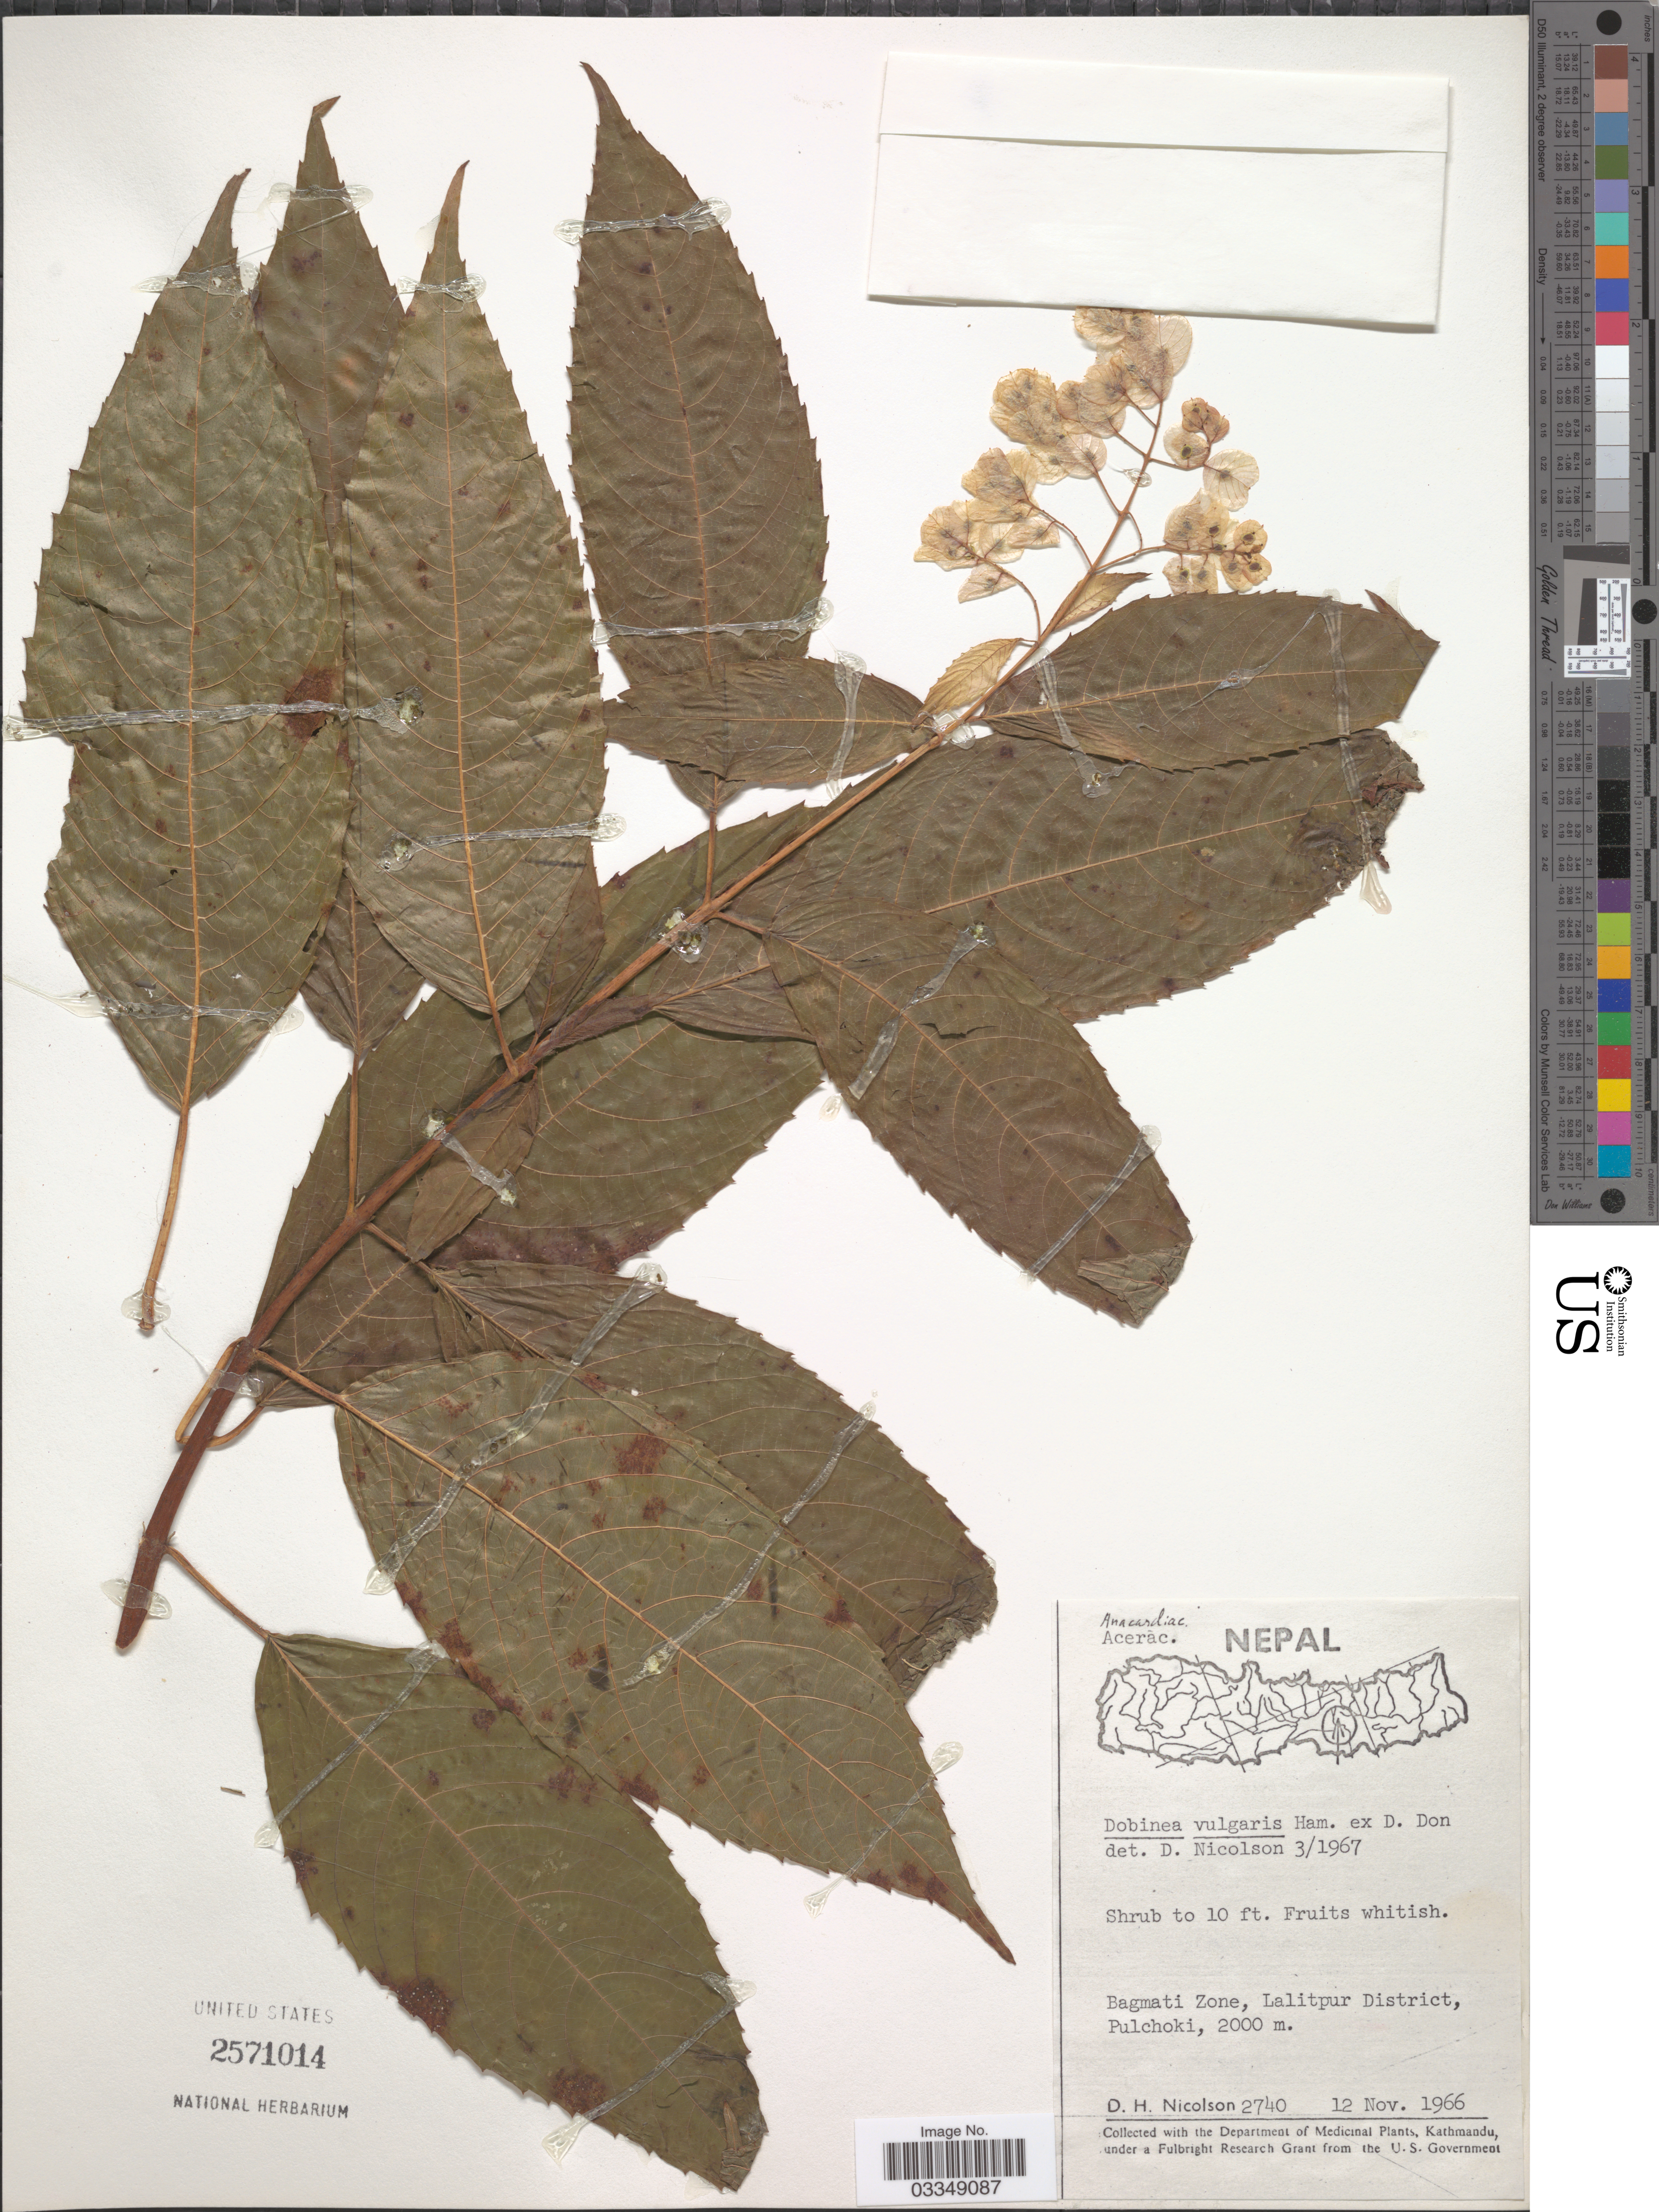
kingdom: Plantae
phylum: Tracheophyta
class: Magnoliopsida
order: Sapindales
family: Anacardiaceae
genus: Dobinea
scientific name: Dobinea vulgaris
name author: Buch.-Ham. ex D. Don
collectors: D. H. Nicolson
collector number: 2740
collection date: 1966-11-12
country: Nepal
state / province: Bagmati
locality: Bagmati Zone, Lalitpur District, Pulchoki.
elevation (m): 2000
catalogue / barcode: US 2571014